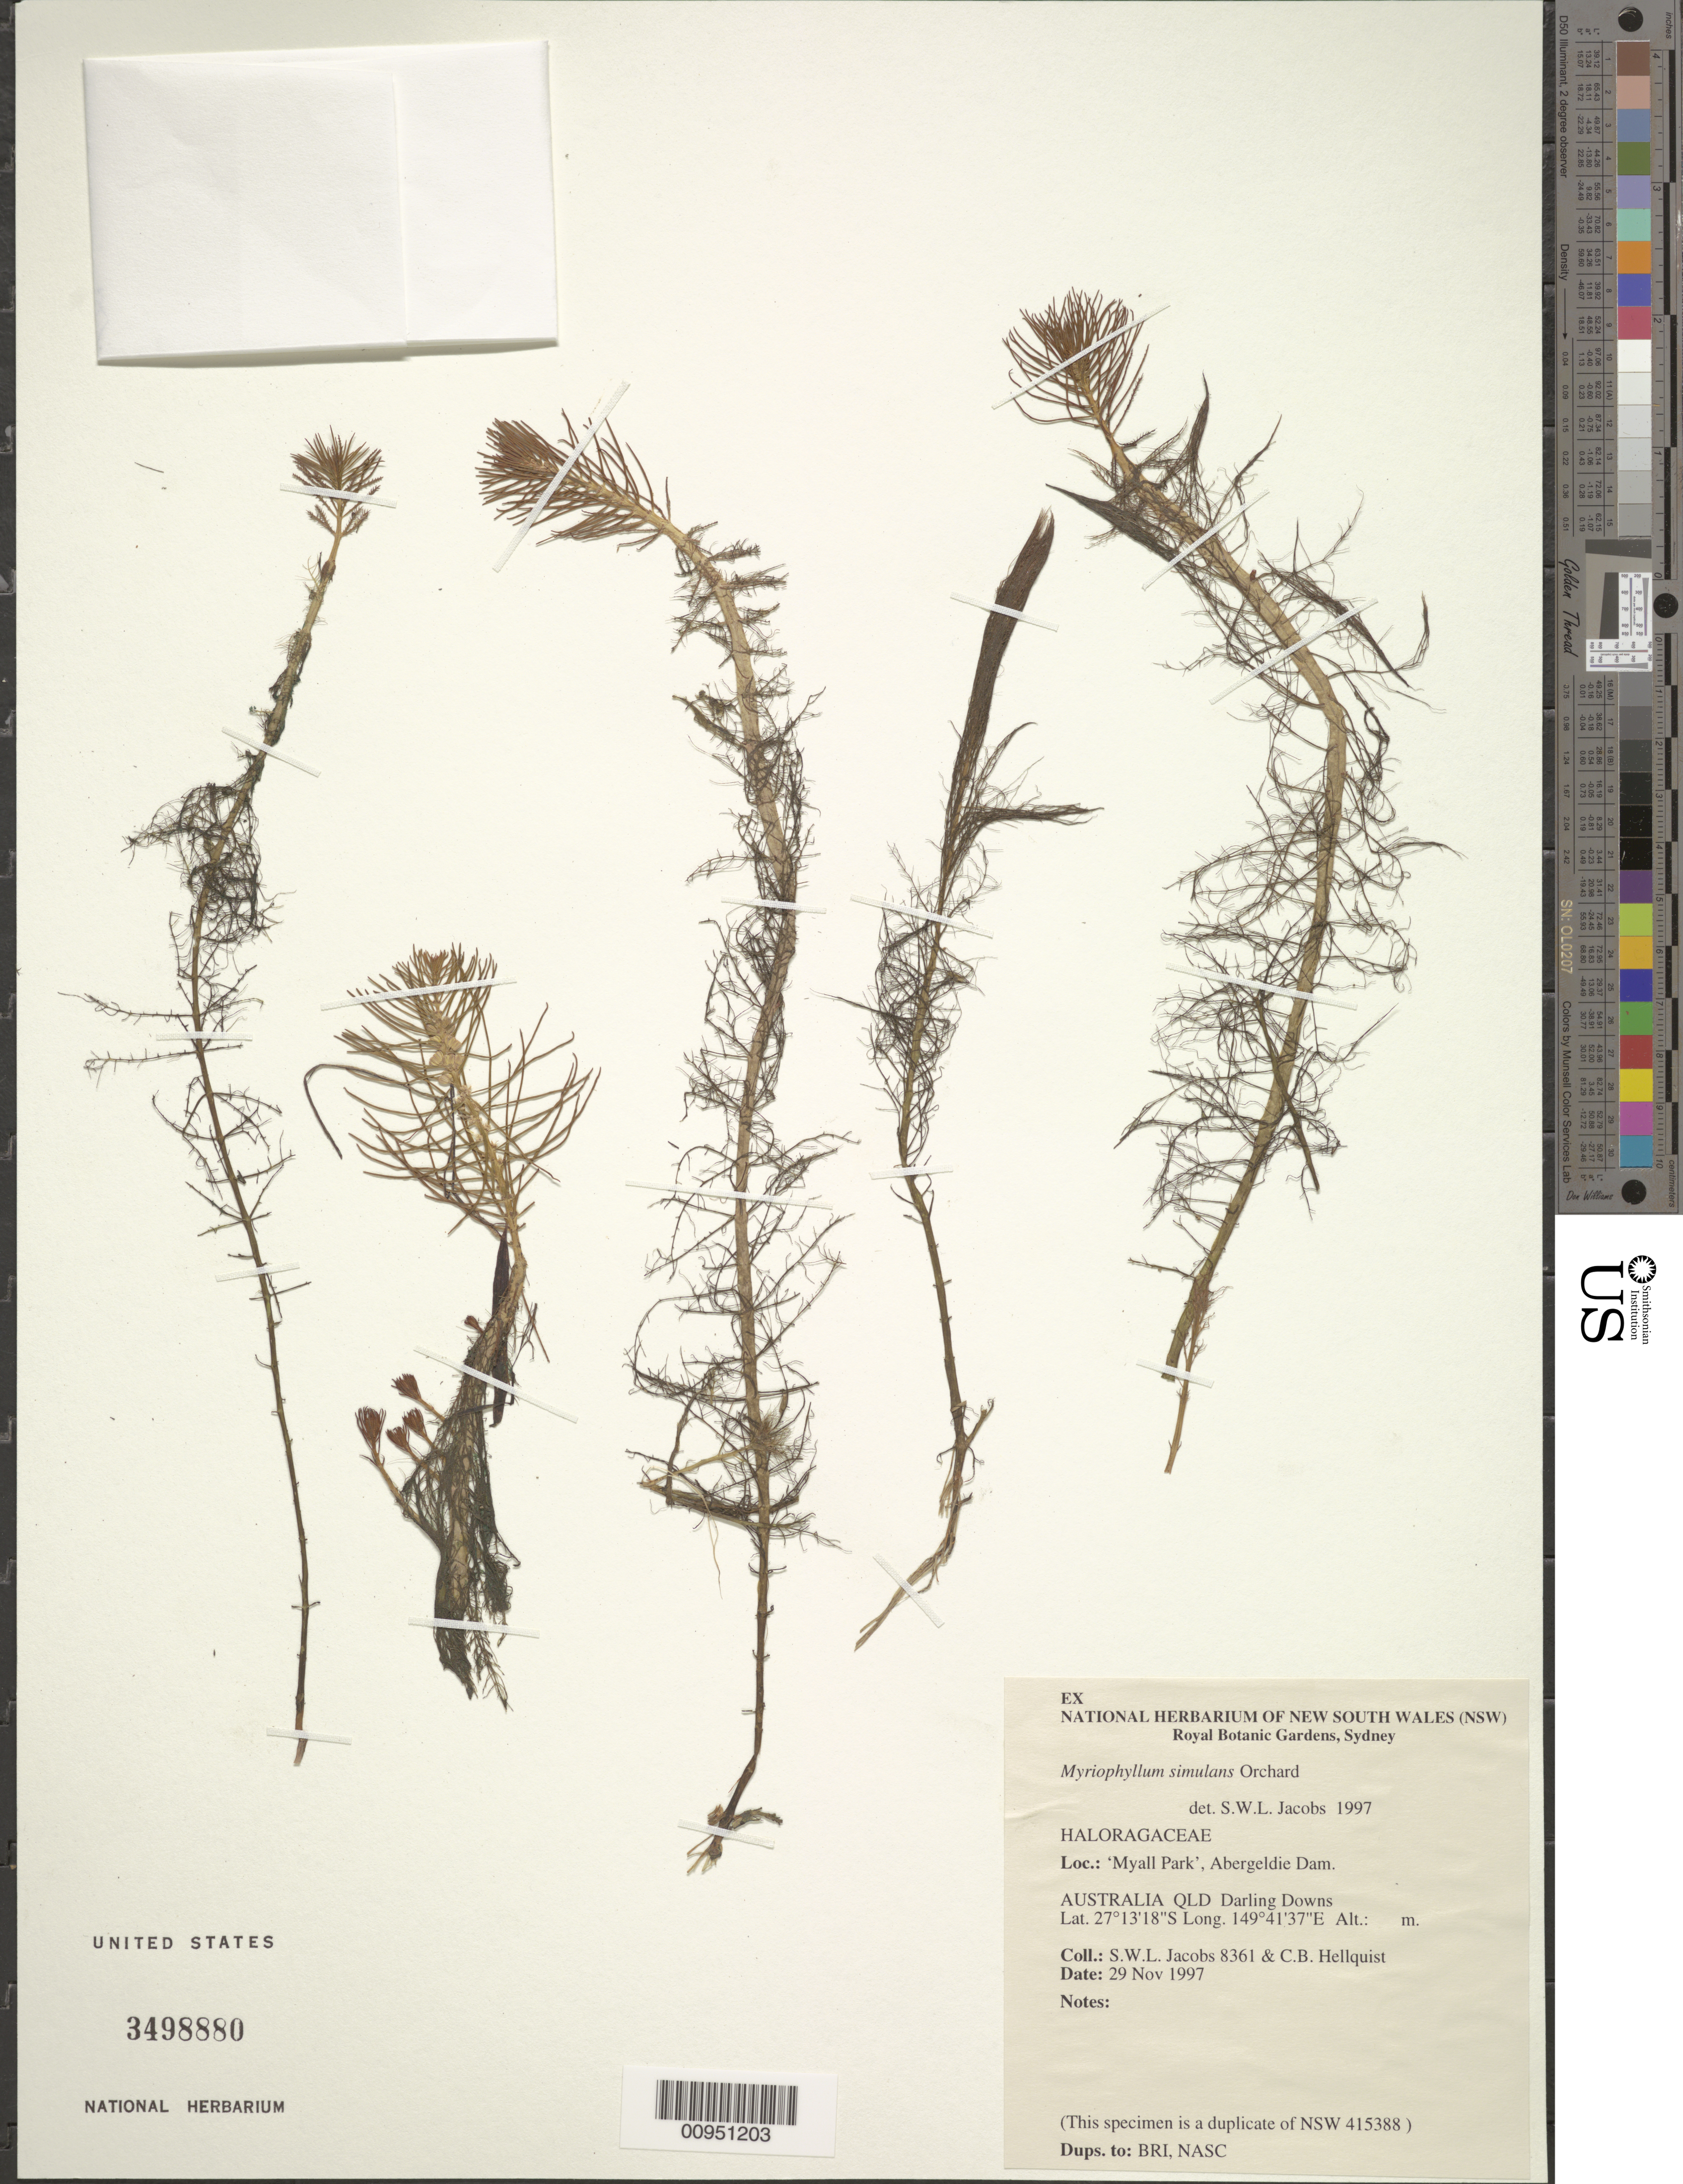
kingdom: Plantae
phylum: Tracheophyta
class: Magnoliopsida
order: Saxifragales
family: Haloragaceae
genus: Myriophyllum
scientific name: Myriophyllum simulans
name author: Orchard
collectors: S. W. L. Jacobs & C. Hellquist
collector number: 8361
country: Australia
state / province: Queensland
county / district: Darling Downs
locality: Myall Park, Abergldie Dam.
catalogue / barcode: US 3498880